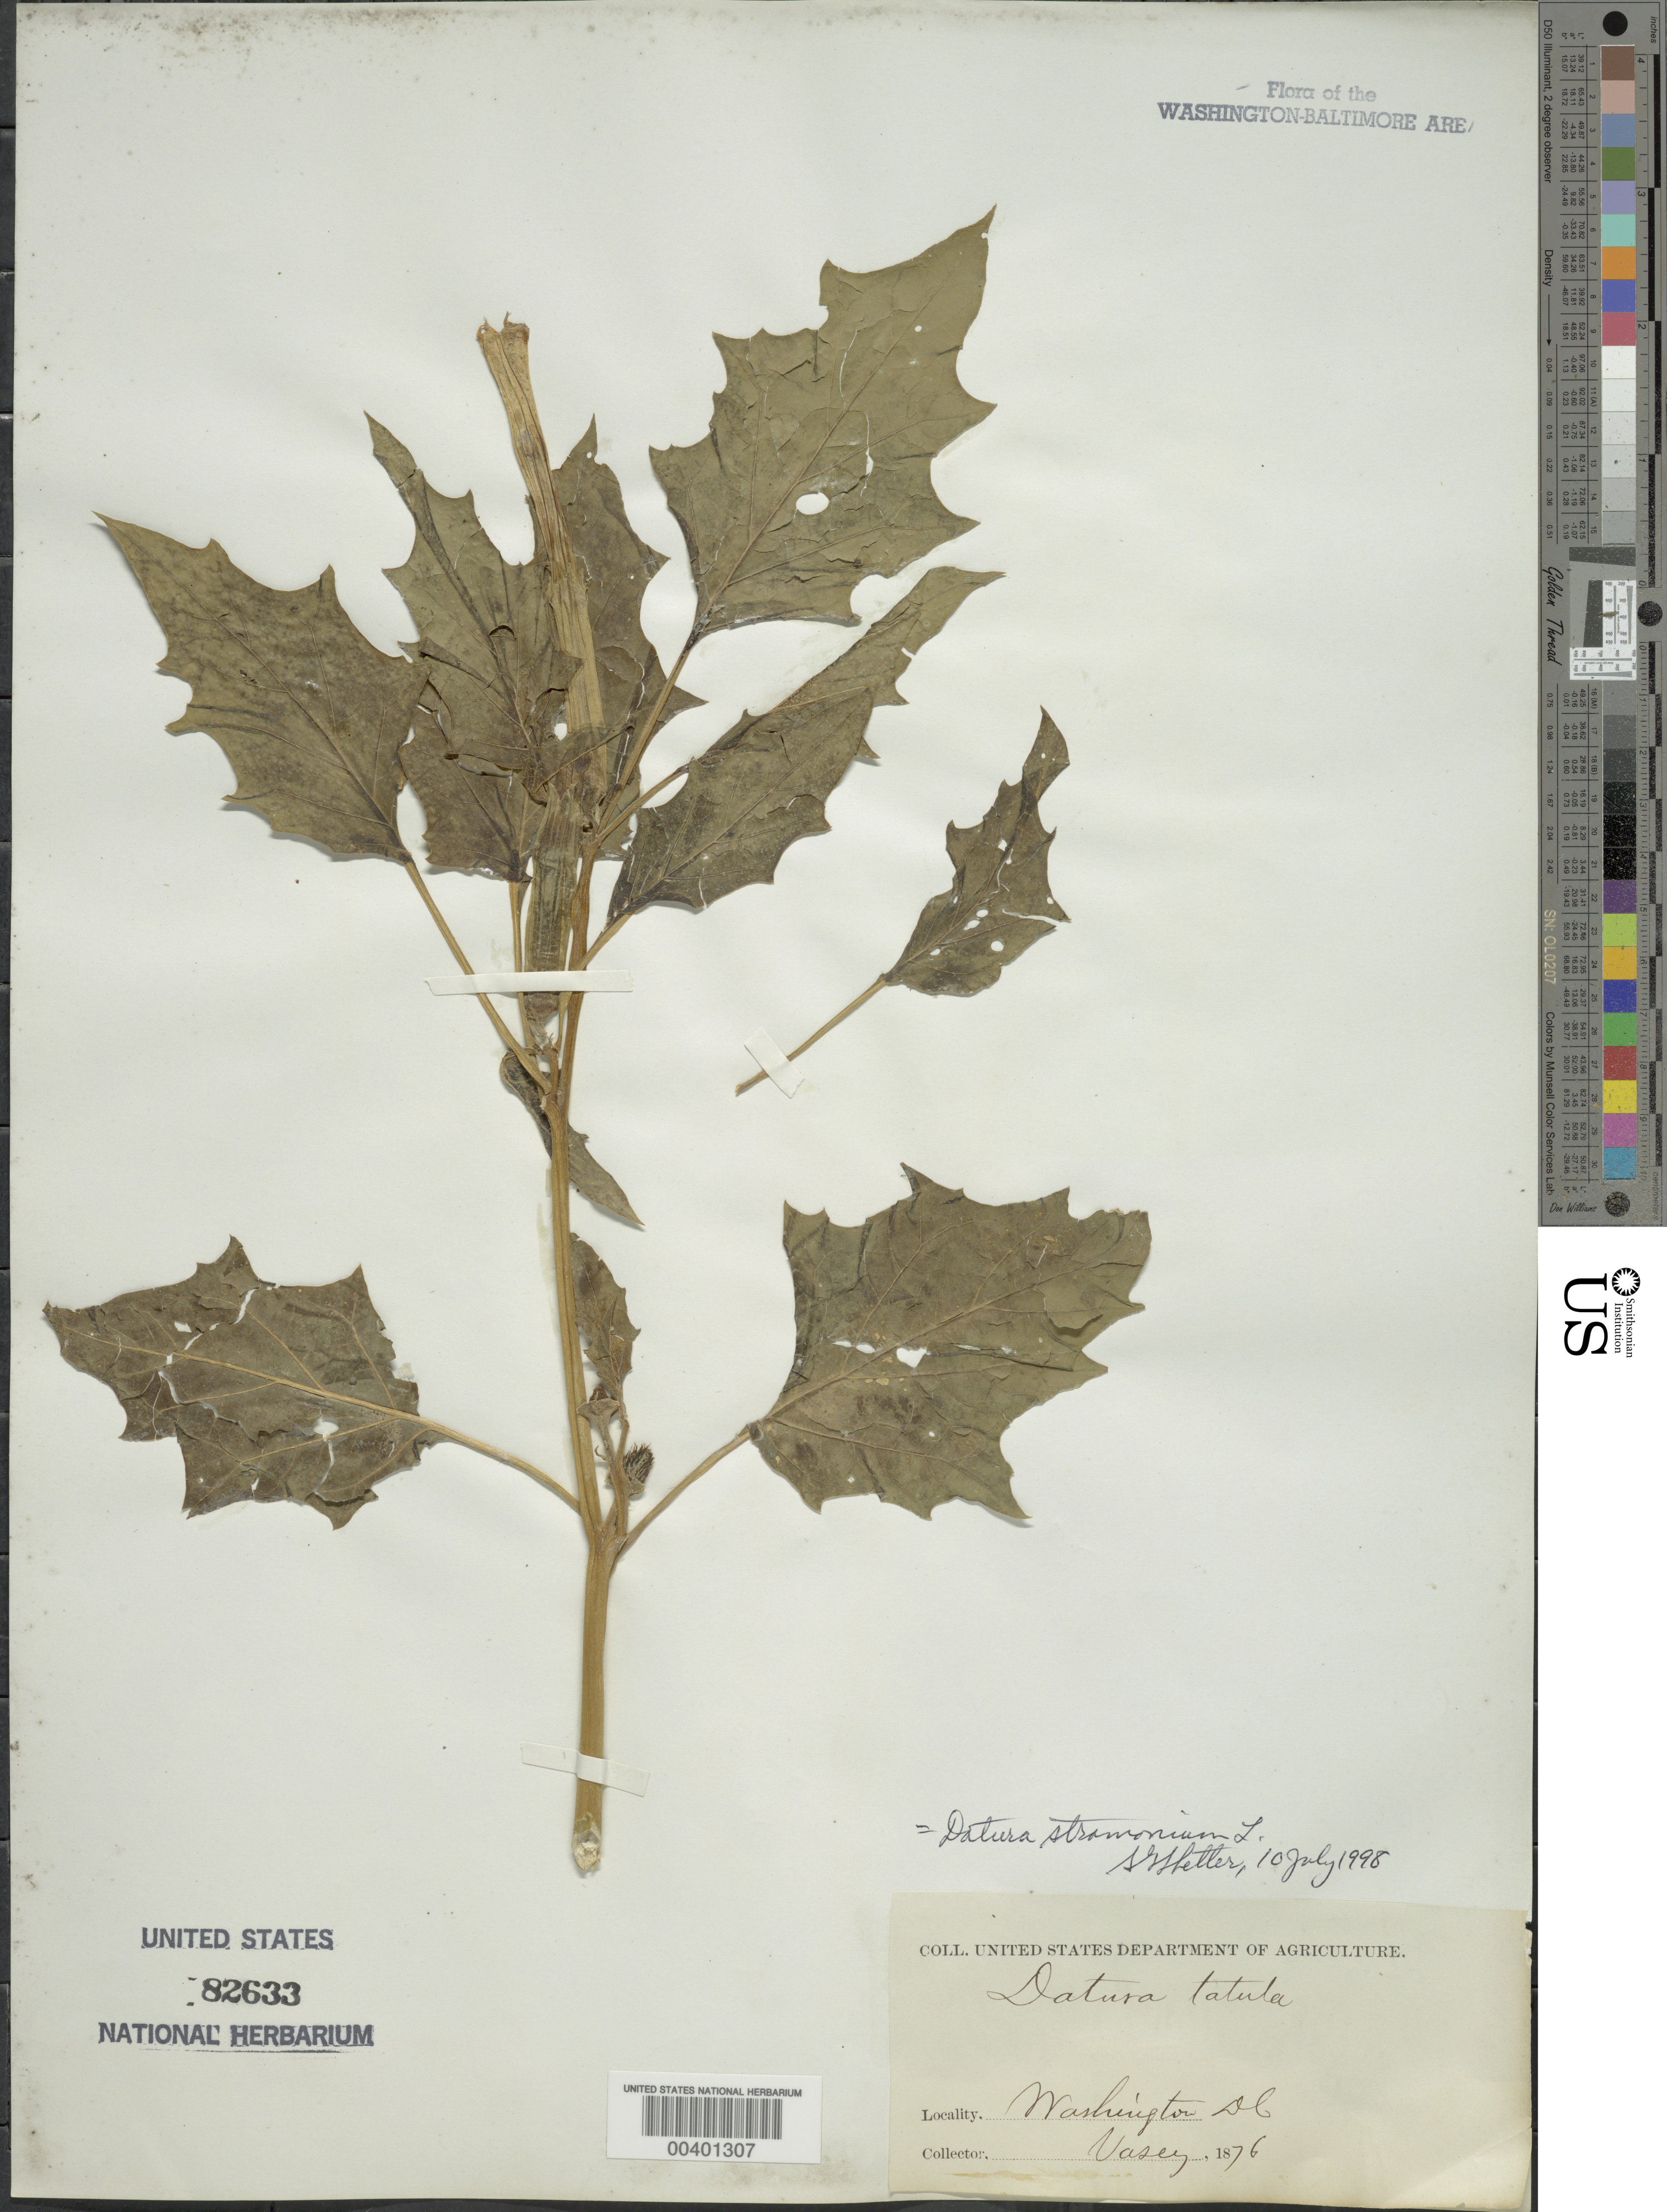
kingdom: Plantae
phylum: Tracheophyta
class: Magnoliopsida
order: Solanales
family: Solanaceae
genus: Datura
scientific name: Datura stramonium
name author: L.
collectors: G. Vasey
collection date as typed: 1876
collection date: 1876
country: United States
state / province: District of Columbia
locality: Washington, D.C.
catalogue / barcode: US 82633